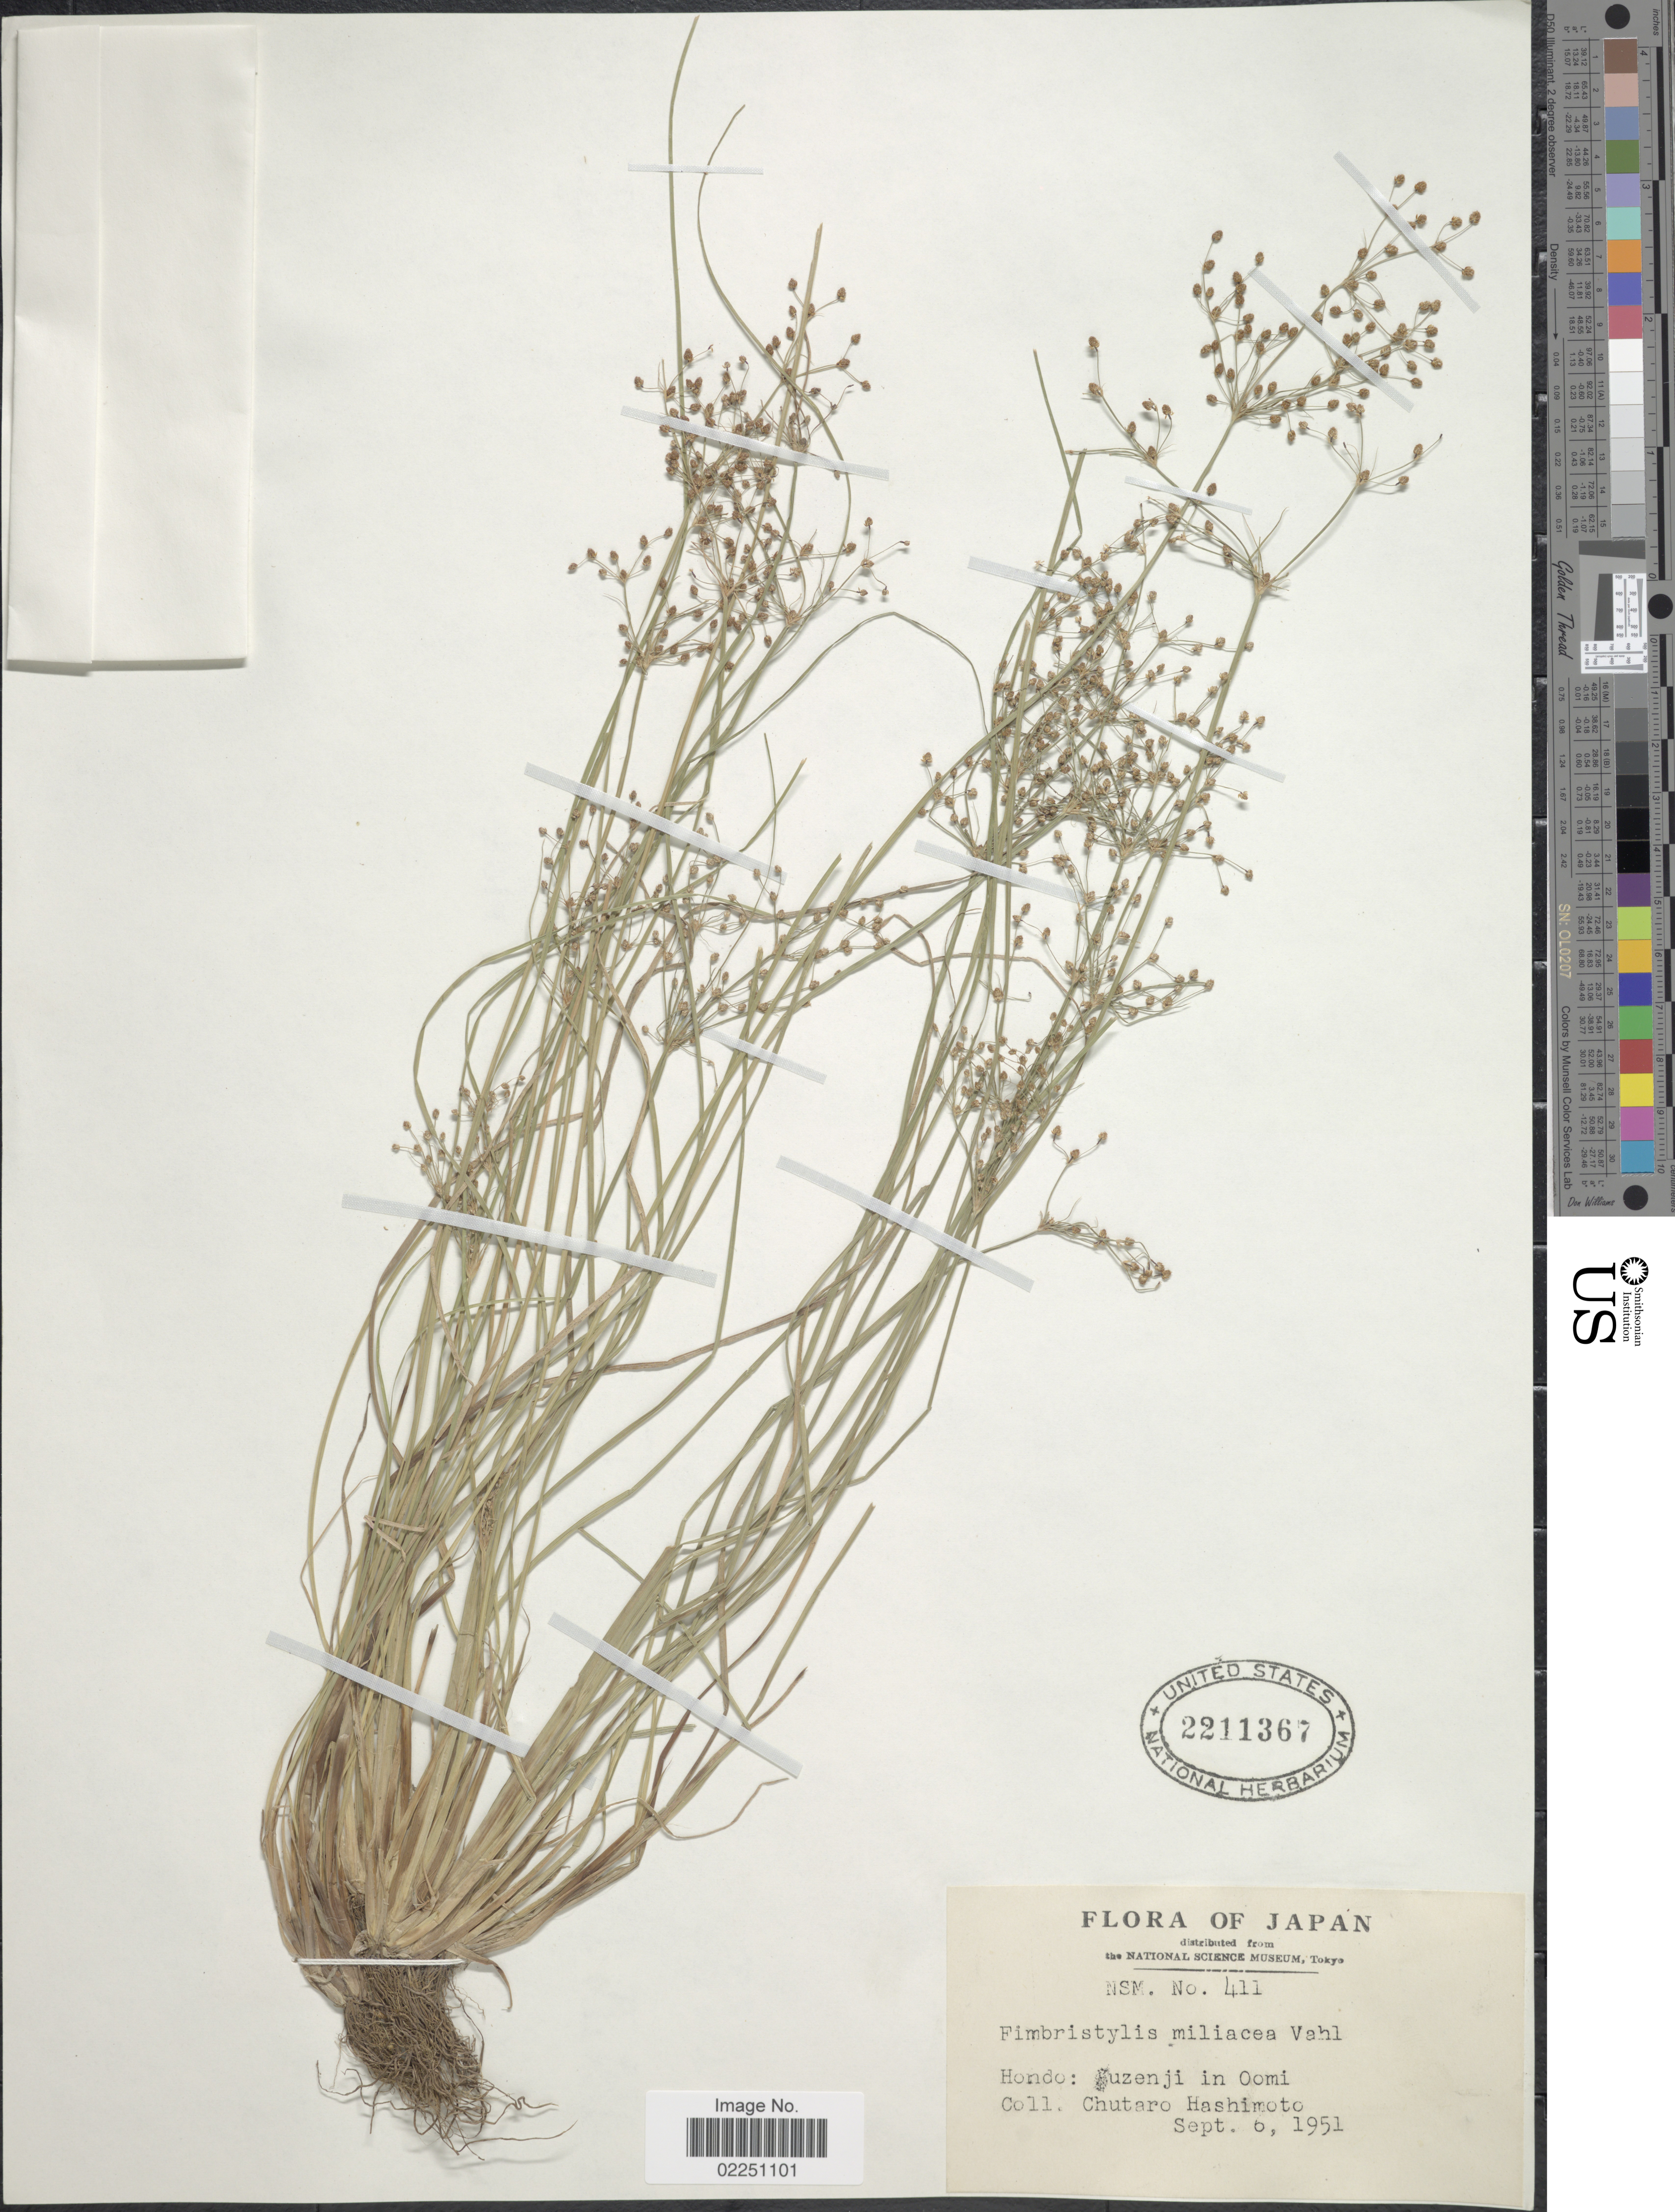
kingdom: Plantae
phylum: Tracheophyta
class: Liliopsida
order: Poales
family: Cyperaceae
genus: Fimbristylis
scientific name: Fimbristylis littoralis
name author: Gaudich.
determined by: Strong, M. T., (US), Smithsonian Institution - National Museum of Natural History (UNITED STATES)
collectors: C. Hashimoto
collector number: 411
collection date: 1951-09-06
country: Japan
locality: Hondo: [illegible text]uzenji in Oomi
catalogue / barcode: US 2211367